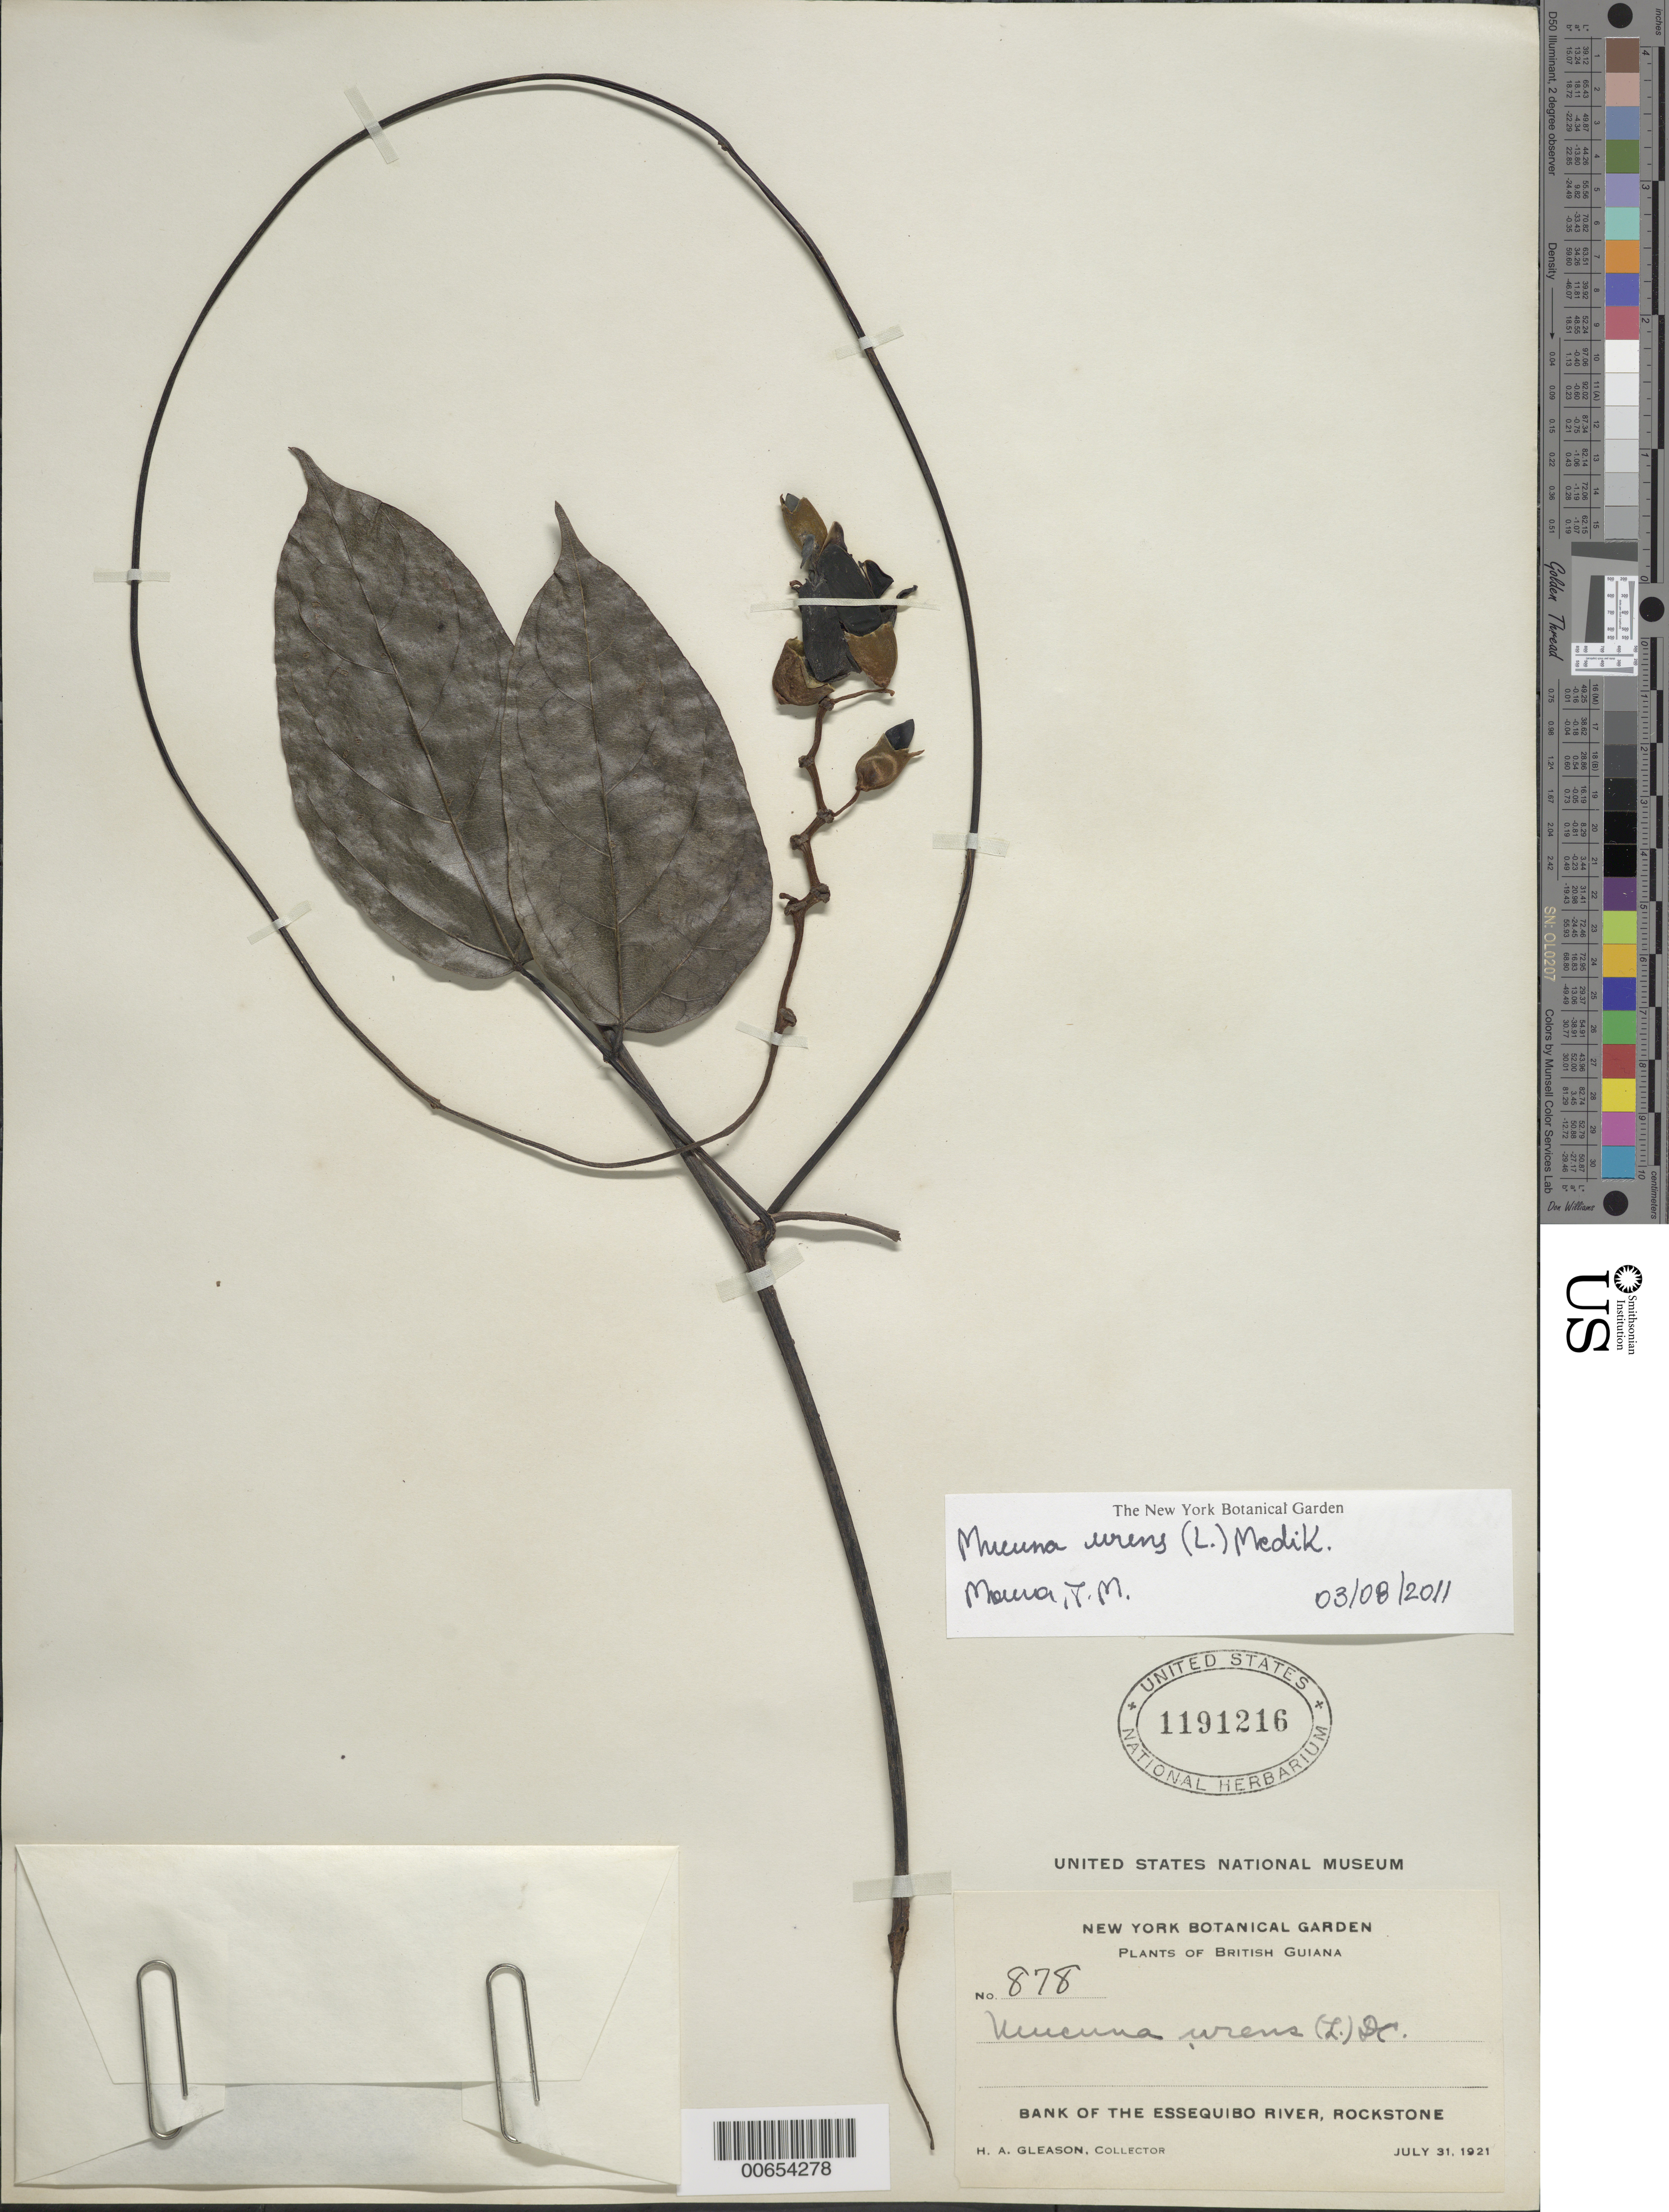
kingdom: Plantae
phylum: Tracheophyta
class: Magnoliopsida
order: Fabales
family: Fabaceae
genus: Mucuna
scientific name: Mucuna urens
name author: (L.) Medik.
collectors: H. A. Gleason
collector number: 878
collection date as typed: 31-Jul-21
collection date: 1921-07-31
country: Guyana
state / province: U. Demerara-Berbice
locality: Rockstone, on the Essequibo River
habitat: Riverbank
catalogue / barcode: US 1191216